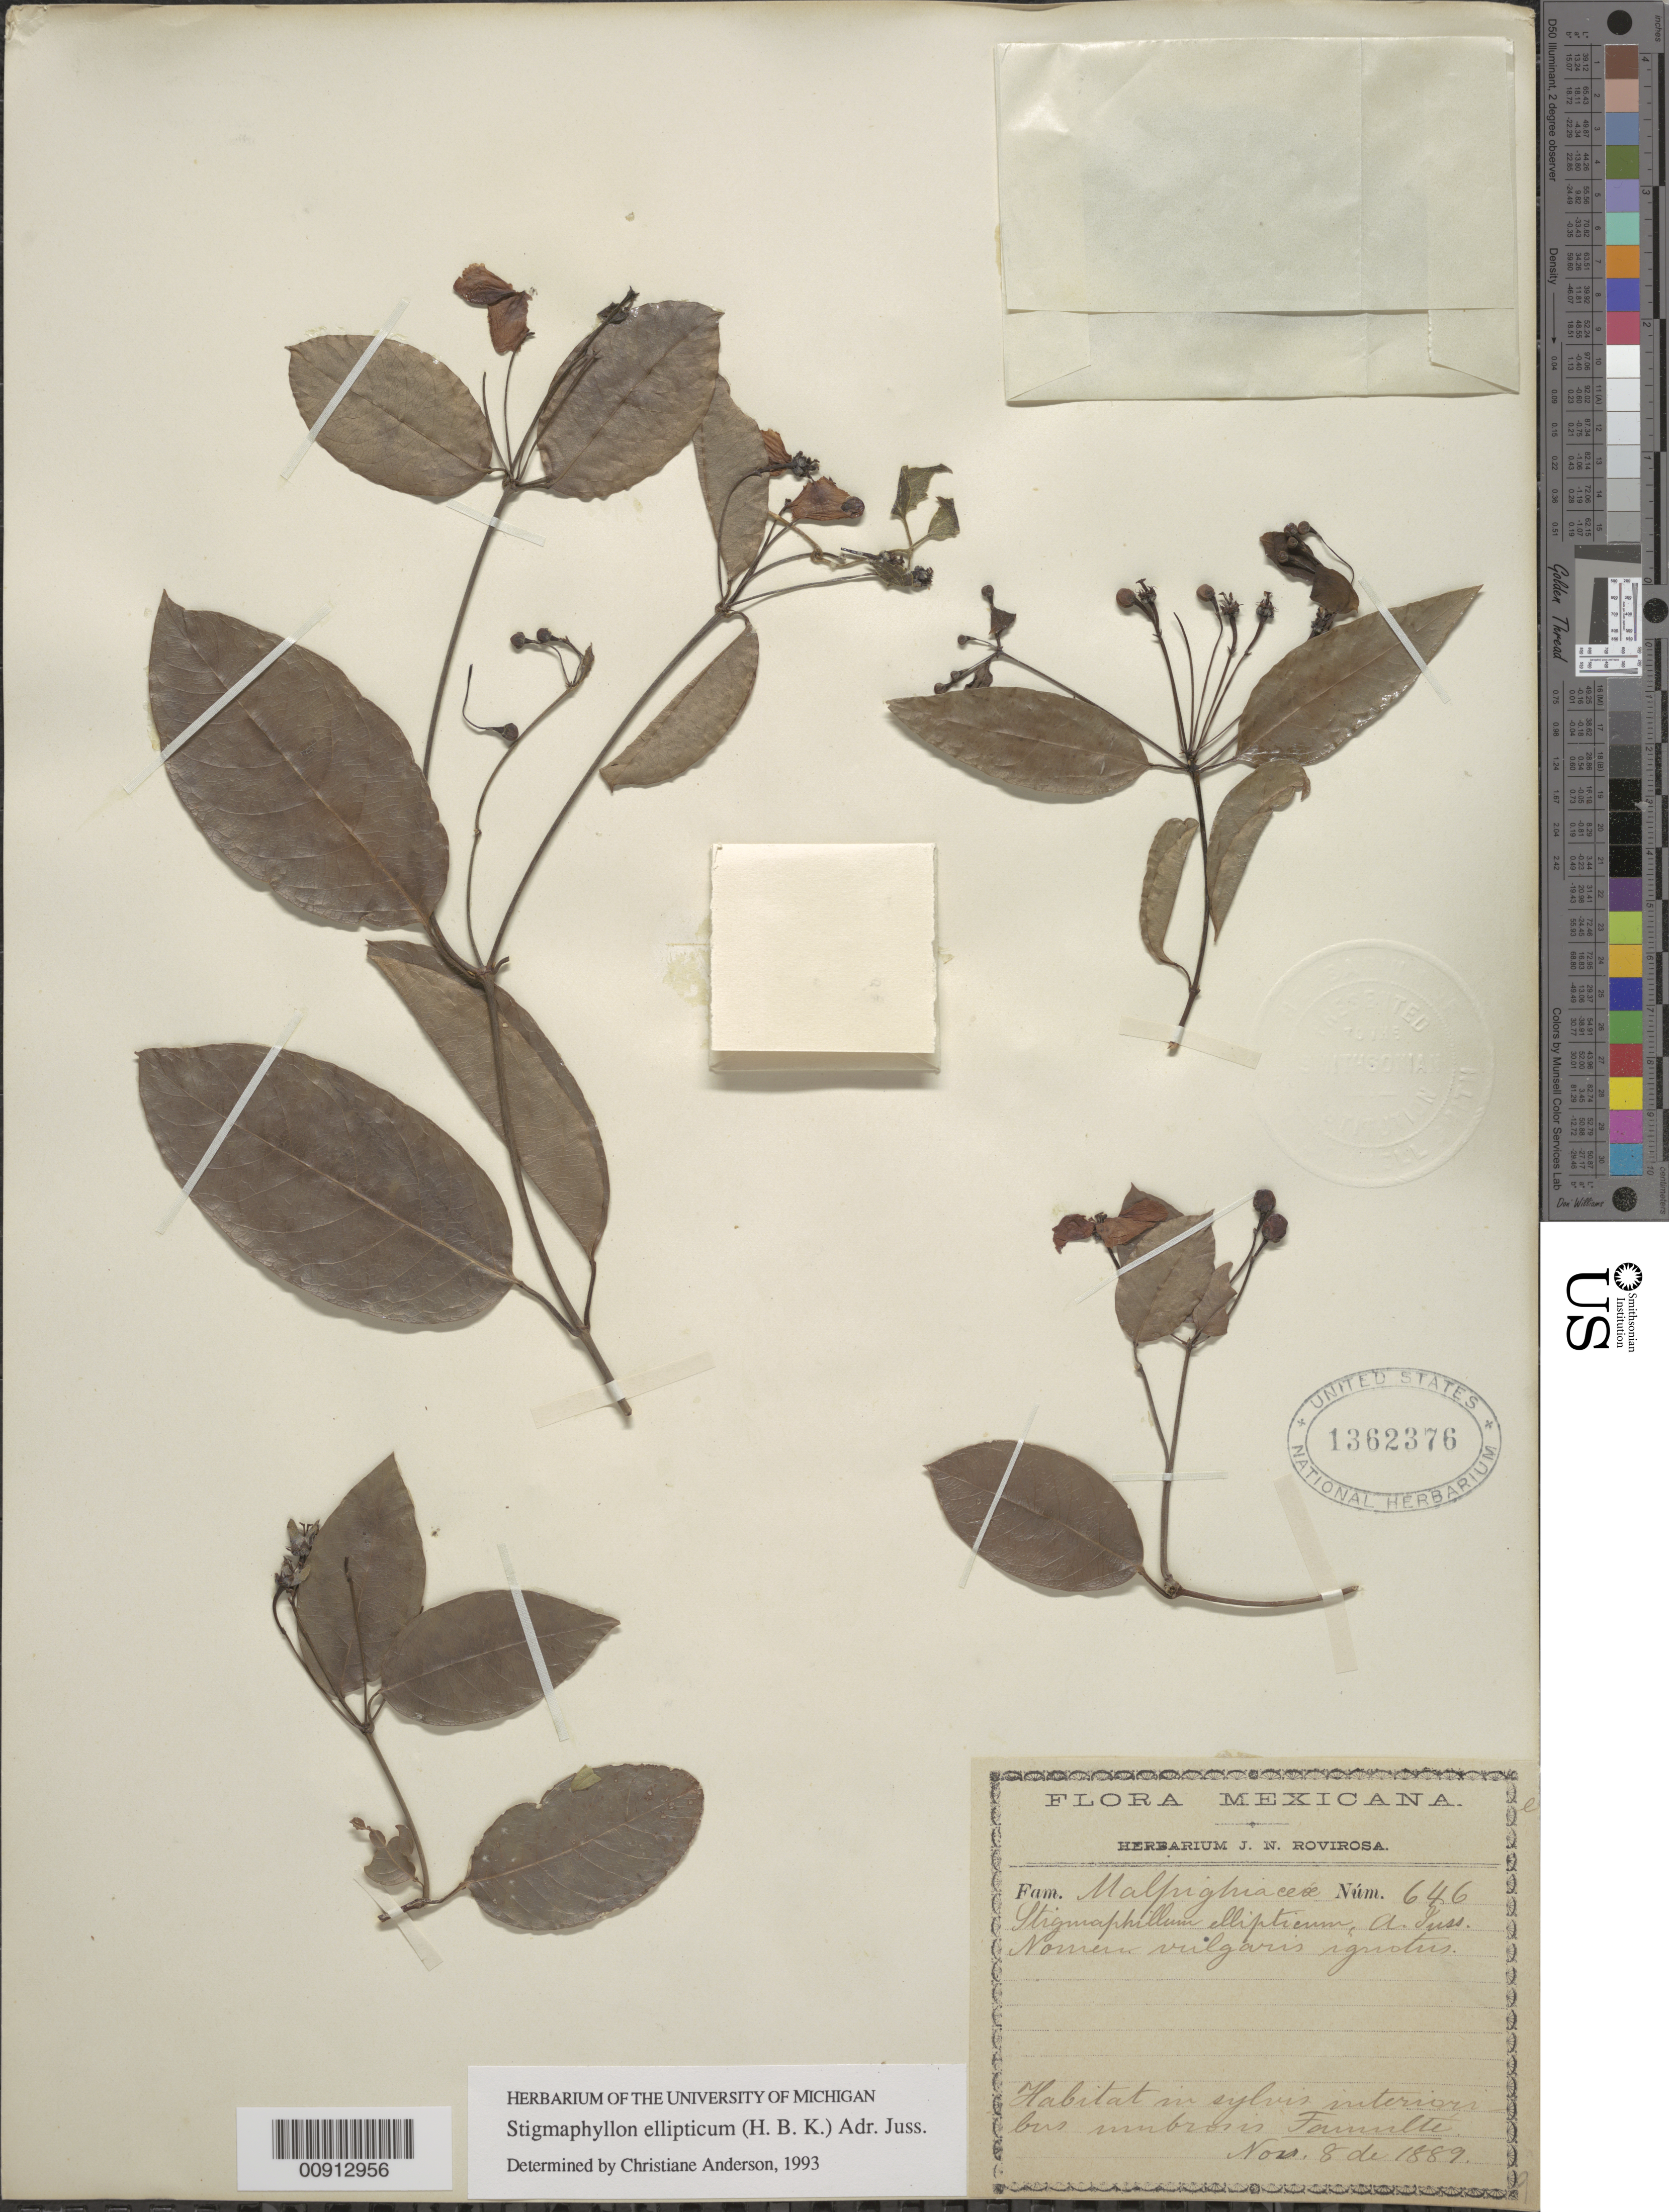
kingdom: Plantae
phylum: Tracheophyta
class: Magnoliopsida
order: Malpighiales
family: Malpighiaceae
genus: Stigmaphyllon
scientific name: Stigmaphyllon ellipticum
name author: (Kunth) A. Juss.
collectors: J. N. Rovirosa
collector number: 646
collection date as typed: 08 Nov 1889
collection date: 1889-11-08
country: Mexico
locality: Tamulté.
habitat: In sylvis interioribus umbrosis.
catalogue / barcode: US 1362376